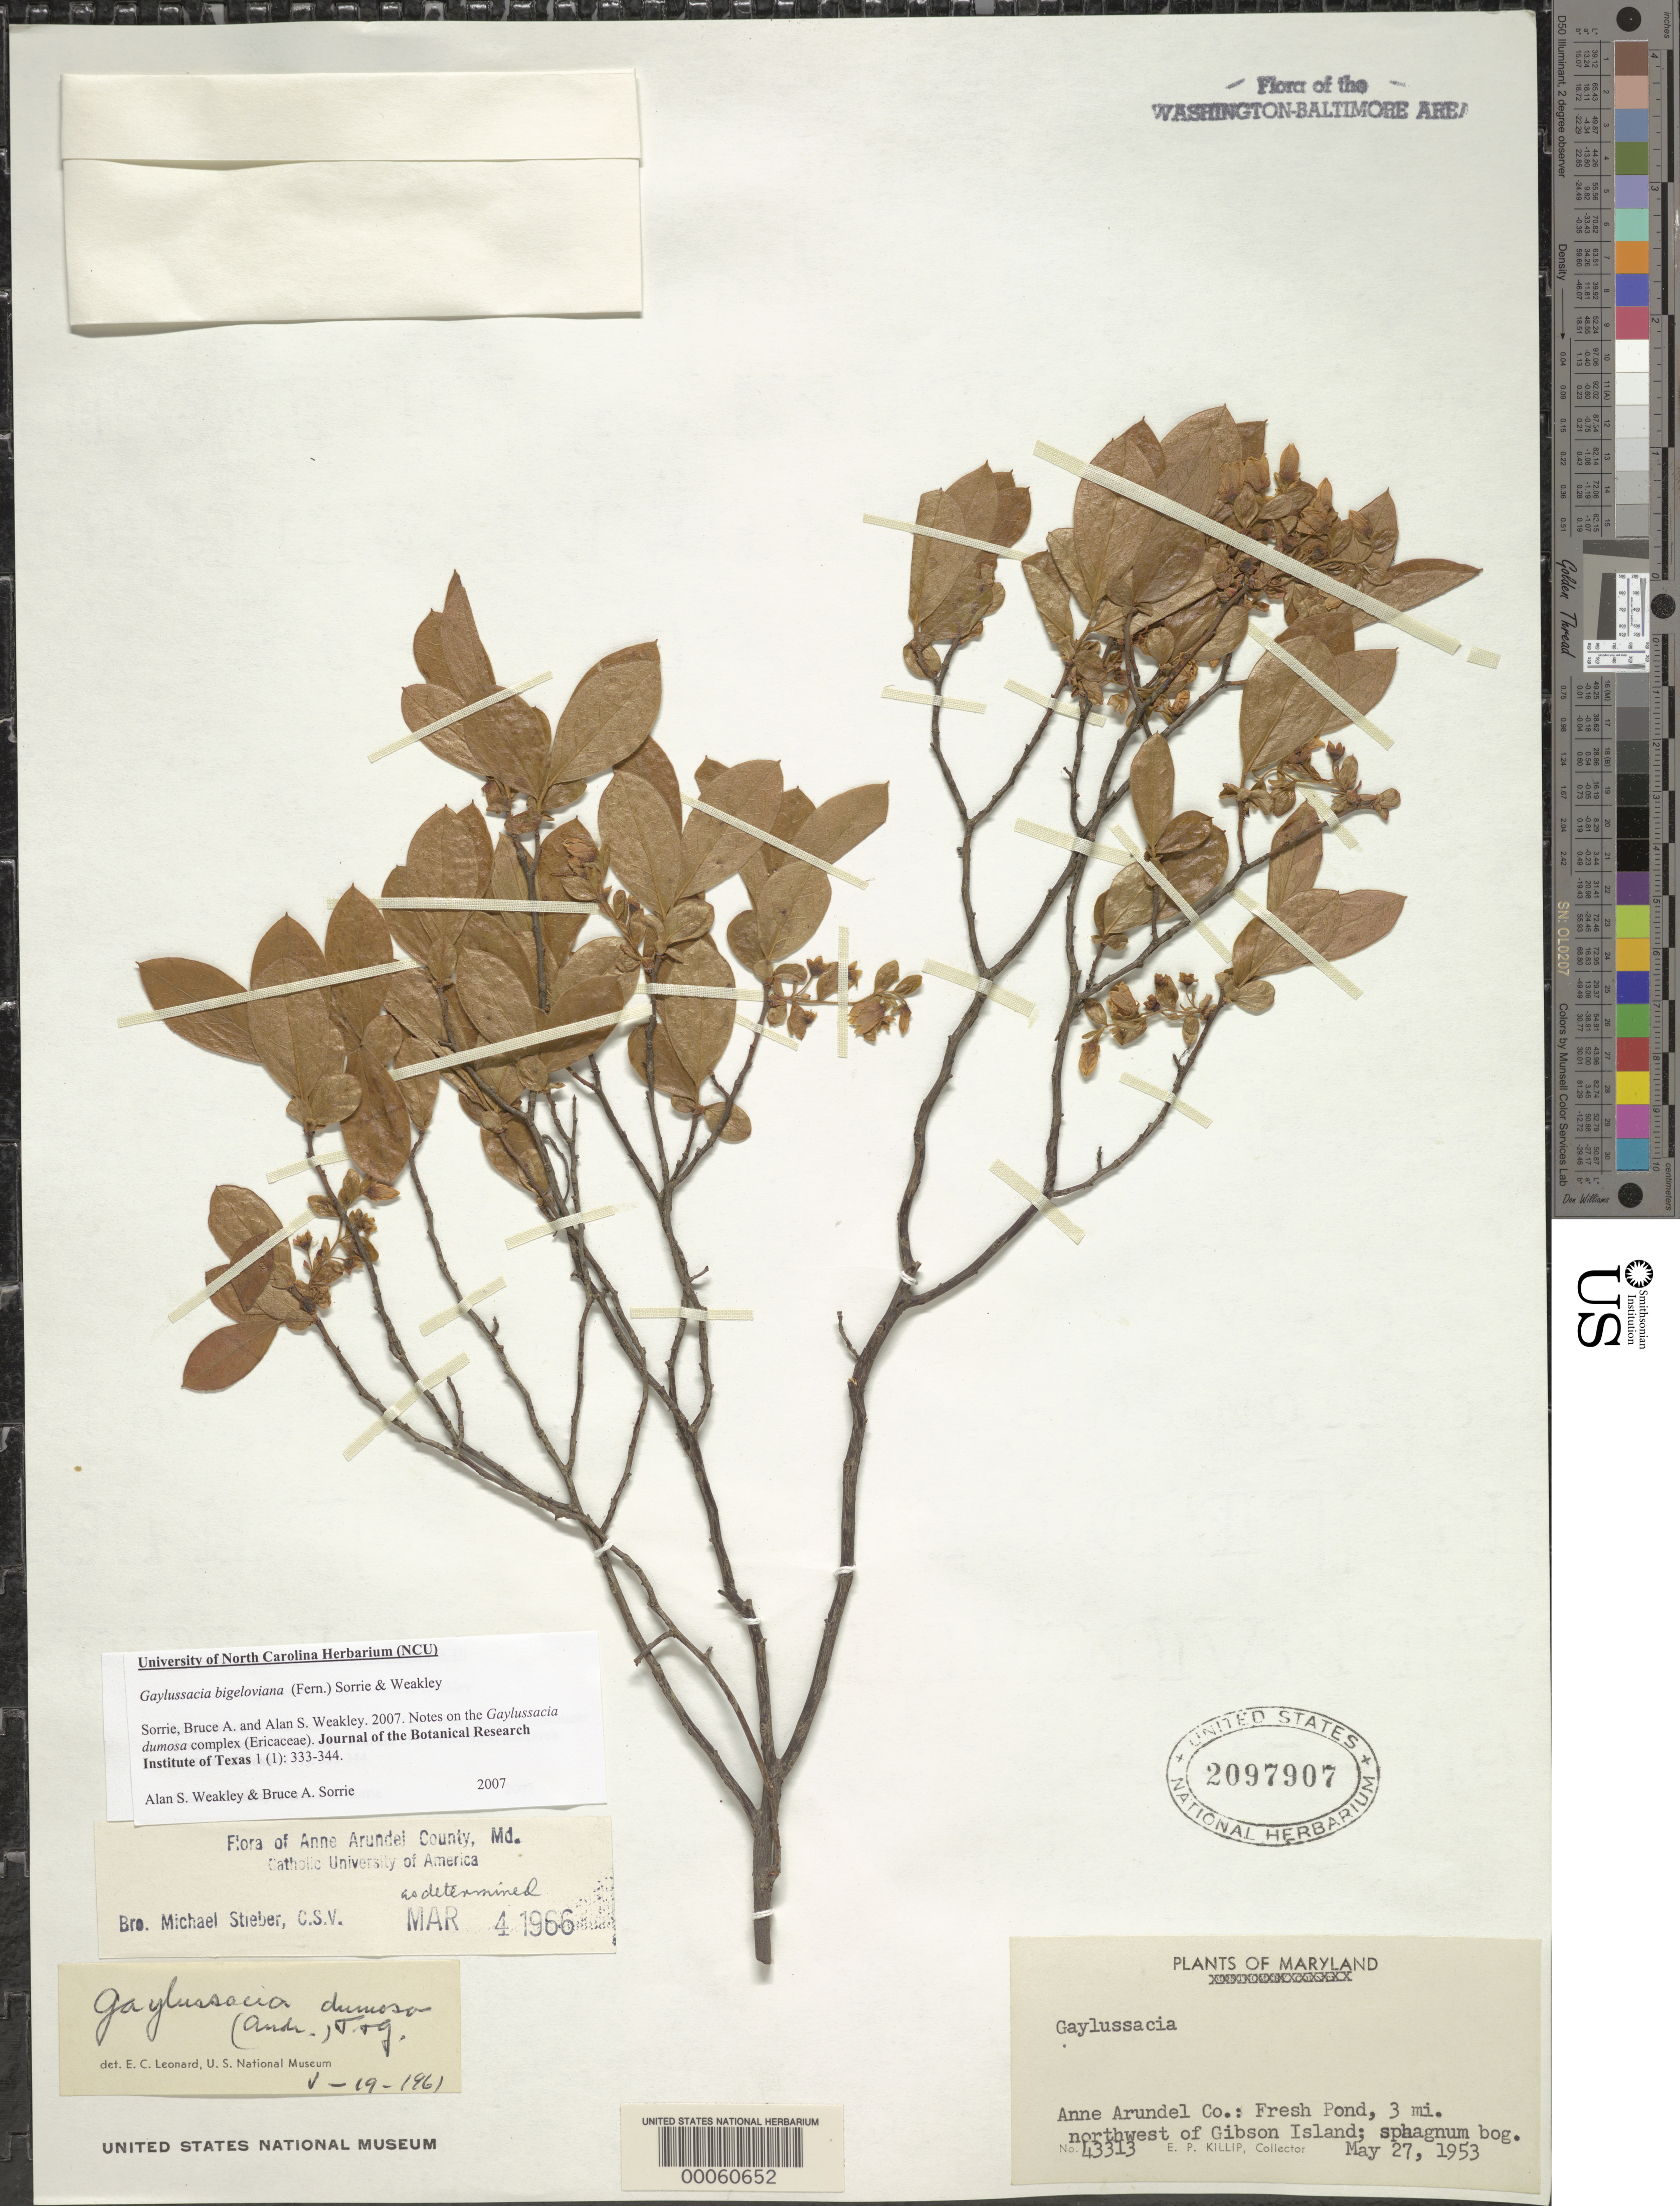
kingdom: Plantae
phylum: Tracheophyta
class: Magnoliopsida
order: Ericales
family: Ericaceae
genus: Gaylussacia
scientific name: Gaylussacia dumosa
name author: (Andrews) Torr. & A. Gray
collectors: E. P. Killip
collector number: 43313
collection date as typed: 27 May 1953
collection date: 1953-05-27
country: United States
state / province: Maryland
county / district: Anne Arundel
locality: Northwest of Gibson Island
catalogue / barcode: US 2097907